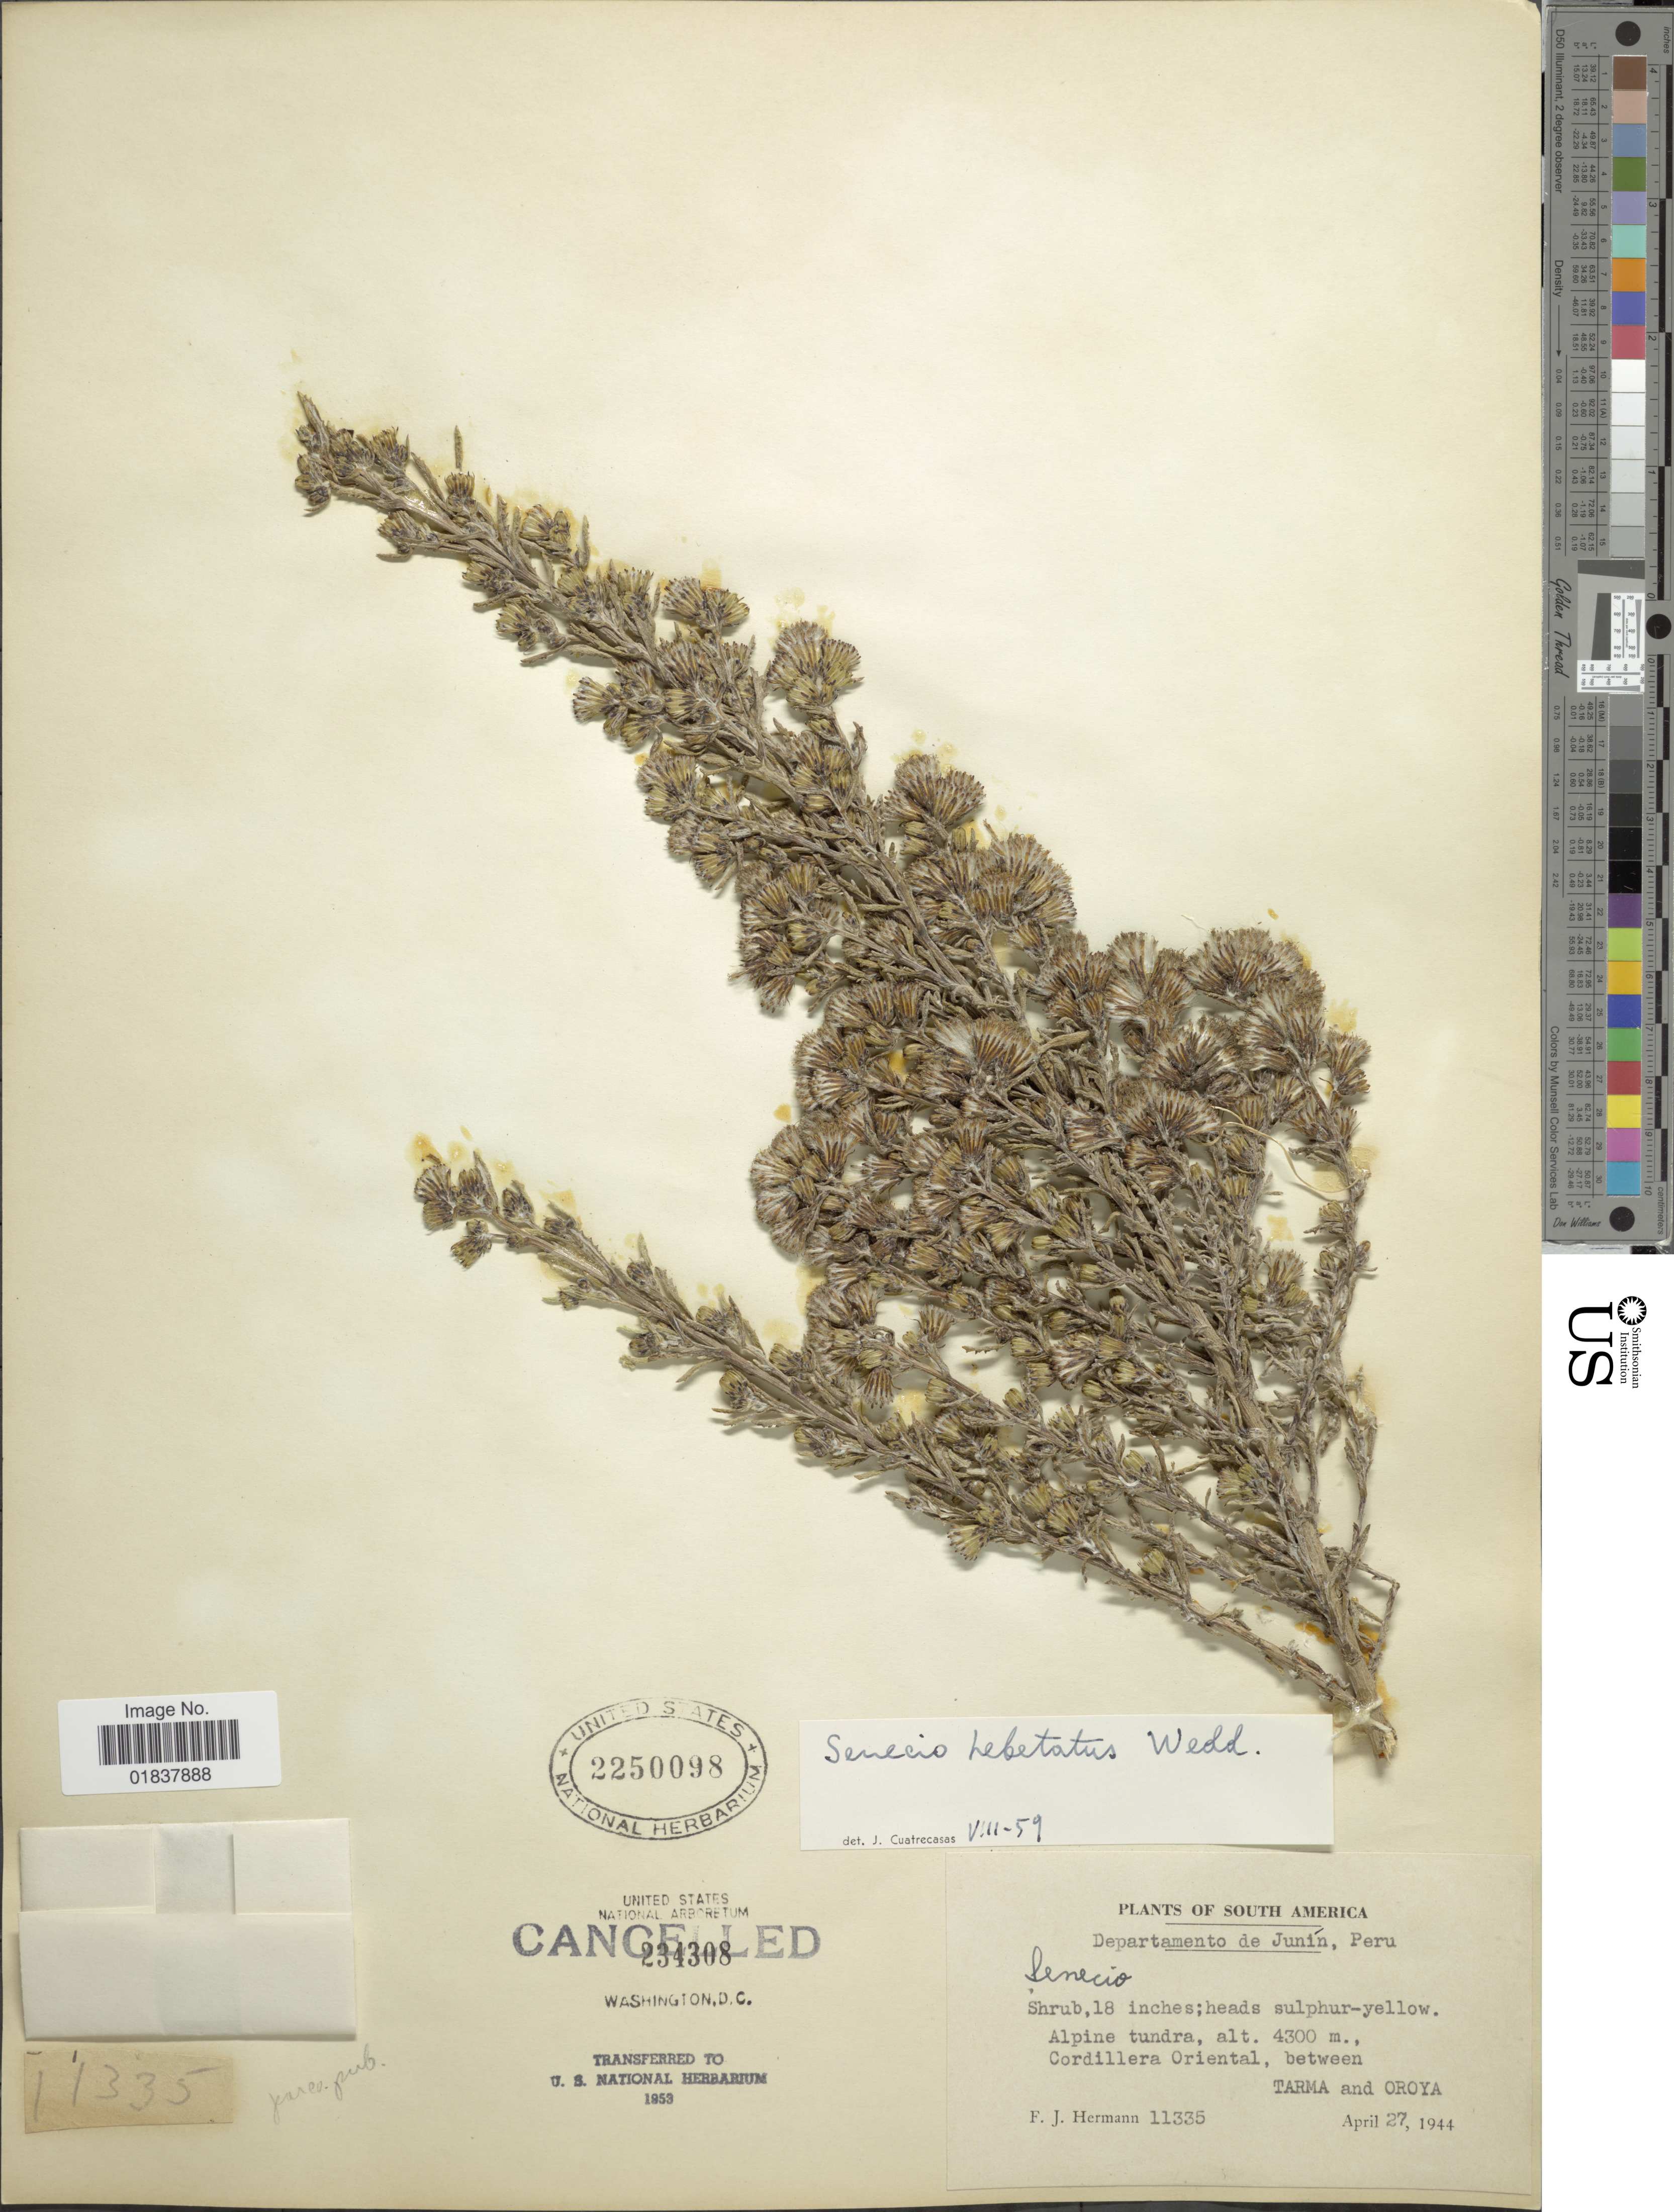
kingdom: Plantae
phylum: Tracheophyta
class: Magnoliopsida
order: Asterales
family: Asteraceae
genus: Senecio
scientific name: Senecio hebetatus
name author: Wedd.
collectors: F. J. Hermann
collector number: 11335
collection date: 1944-04-27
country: Peru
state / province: Junín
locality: South America, Cordillera Oriental, between Tarma and Oroya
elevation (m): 4300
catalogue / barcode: US 2250098